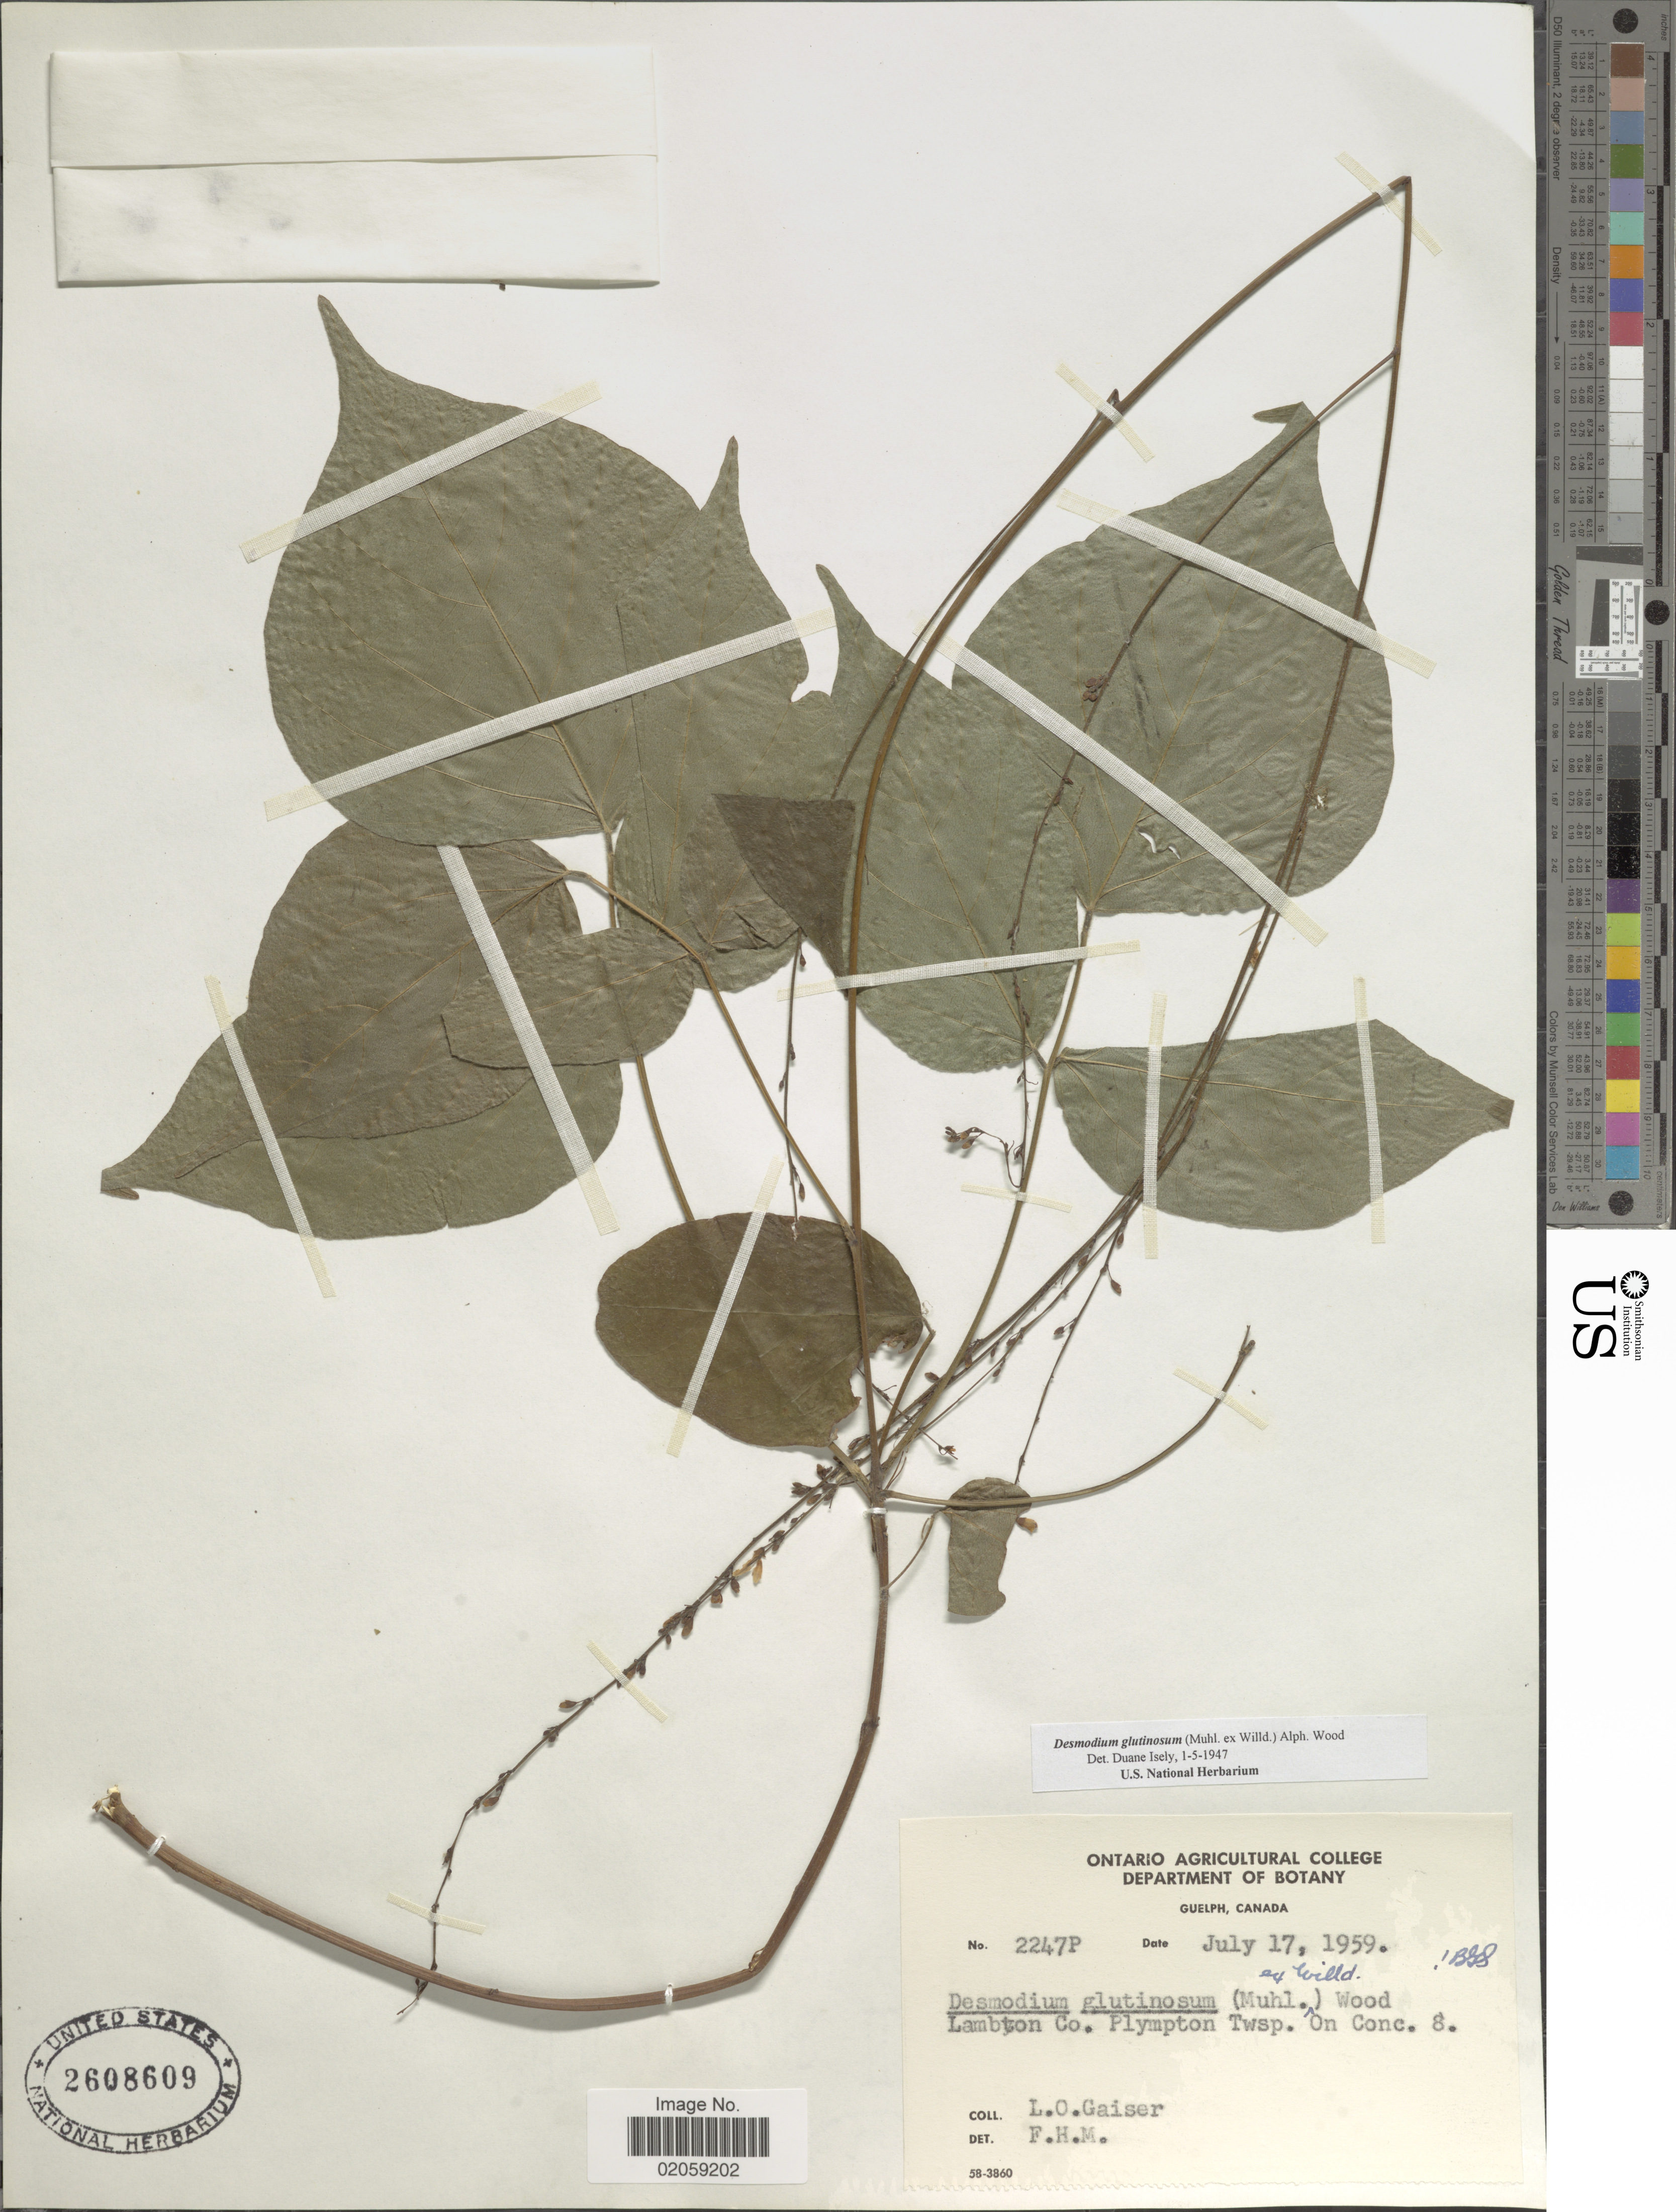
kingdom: Plantae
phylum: Tracheophyta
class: Magnoliopsida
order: Fabales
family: Fabaceae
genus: Hylodesmum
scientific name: Hylodesmum glutinosum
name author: (Muhl. ex Willd.) H. Ohashi & R.R. Mill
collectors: L. Gaiser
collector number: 2247P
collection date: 1959-07-17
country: Canada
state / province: Ontario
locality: Lambton Co., Plympton Twsp. on Conc. 8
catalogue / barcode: US 2608609